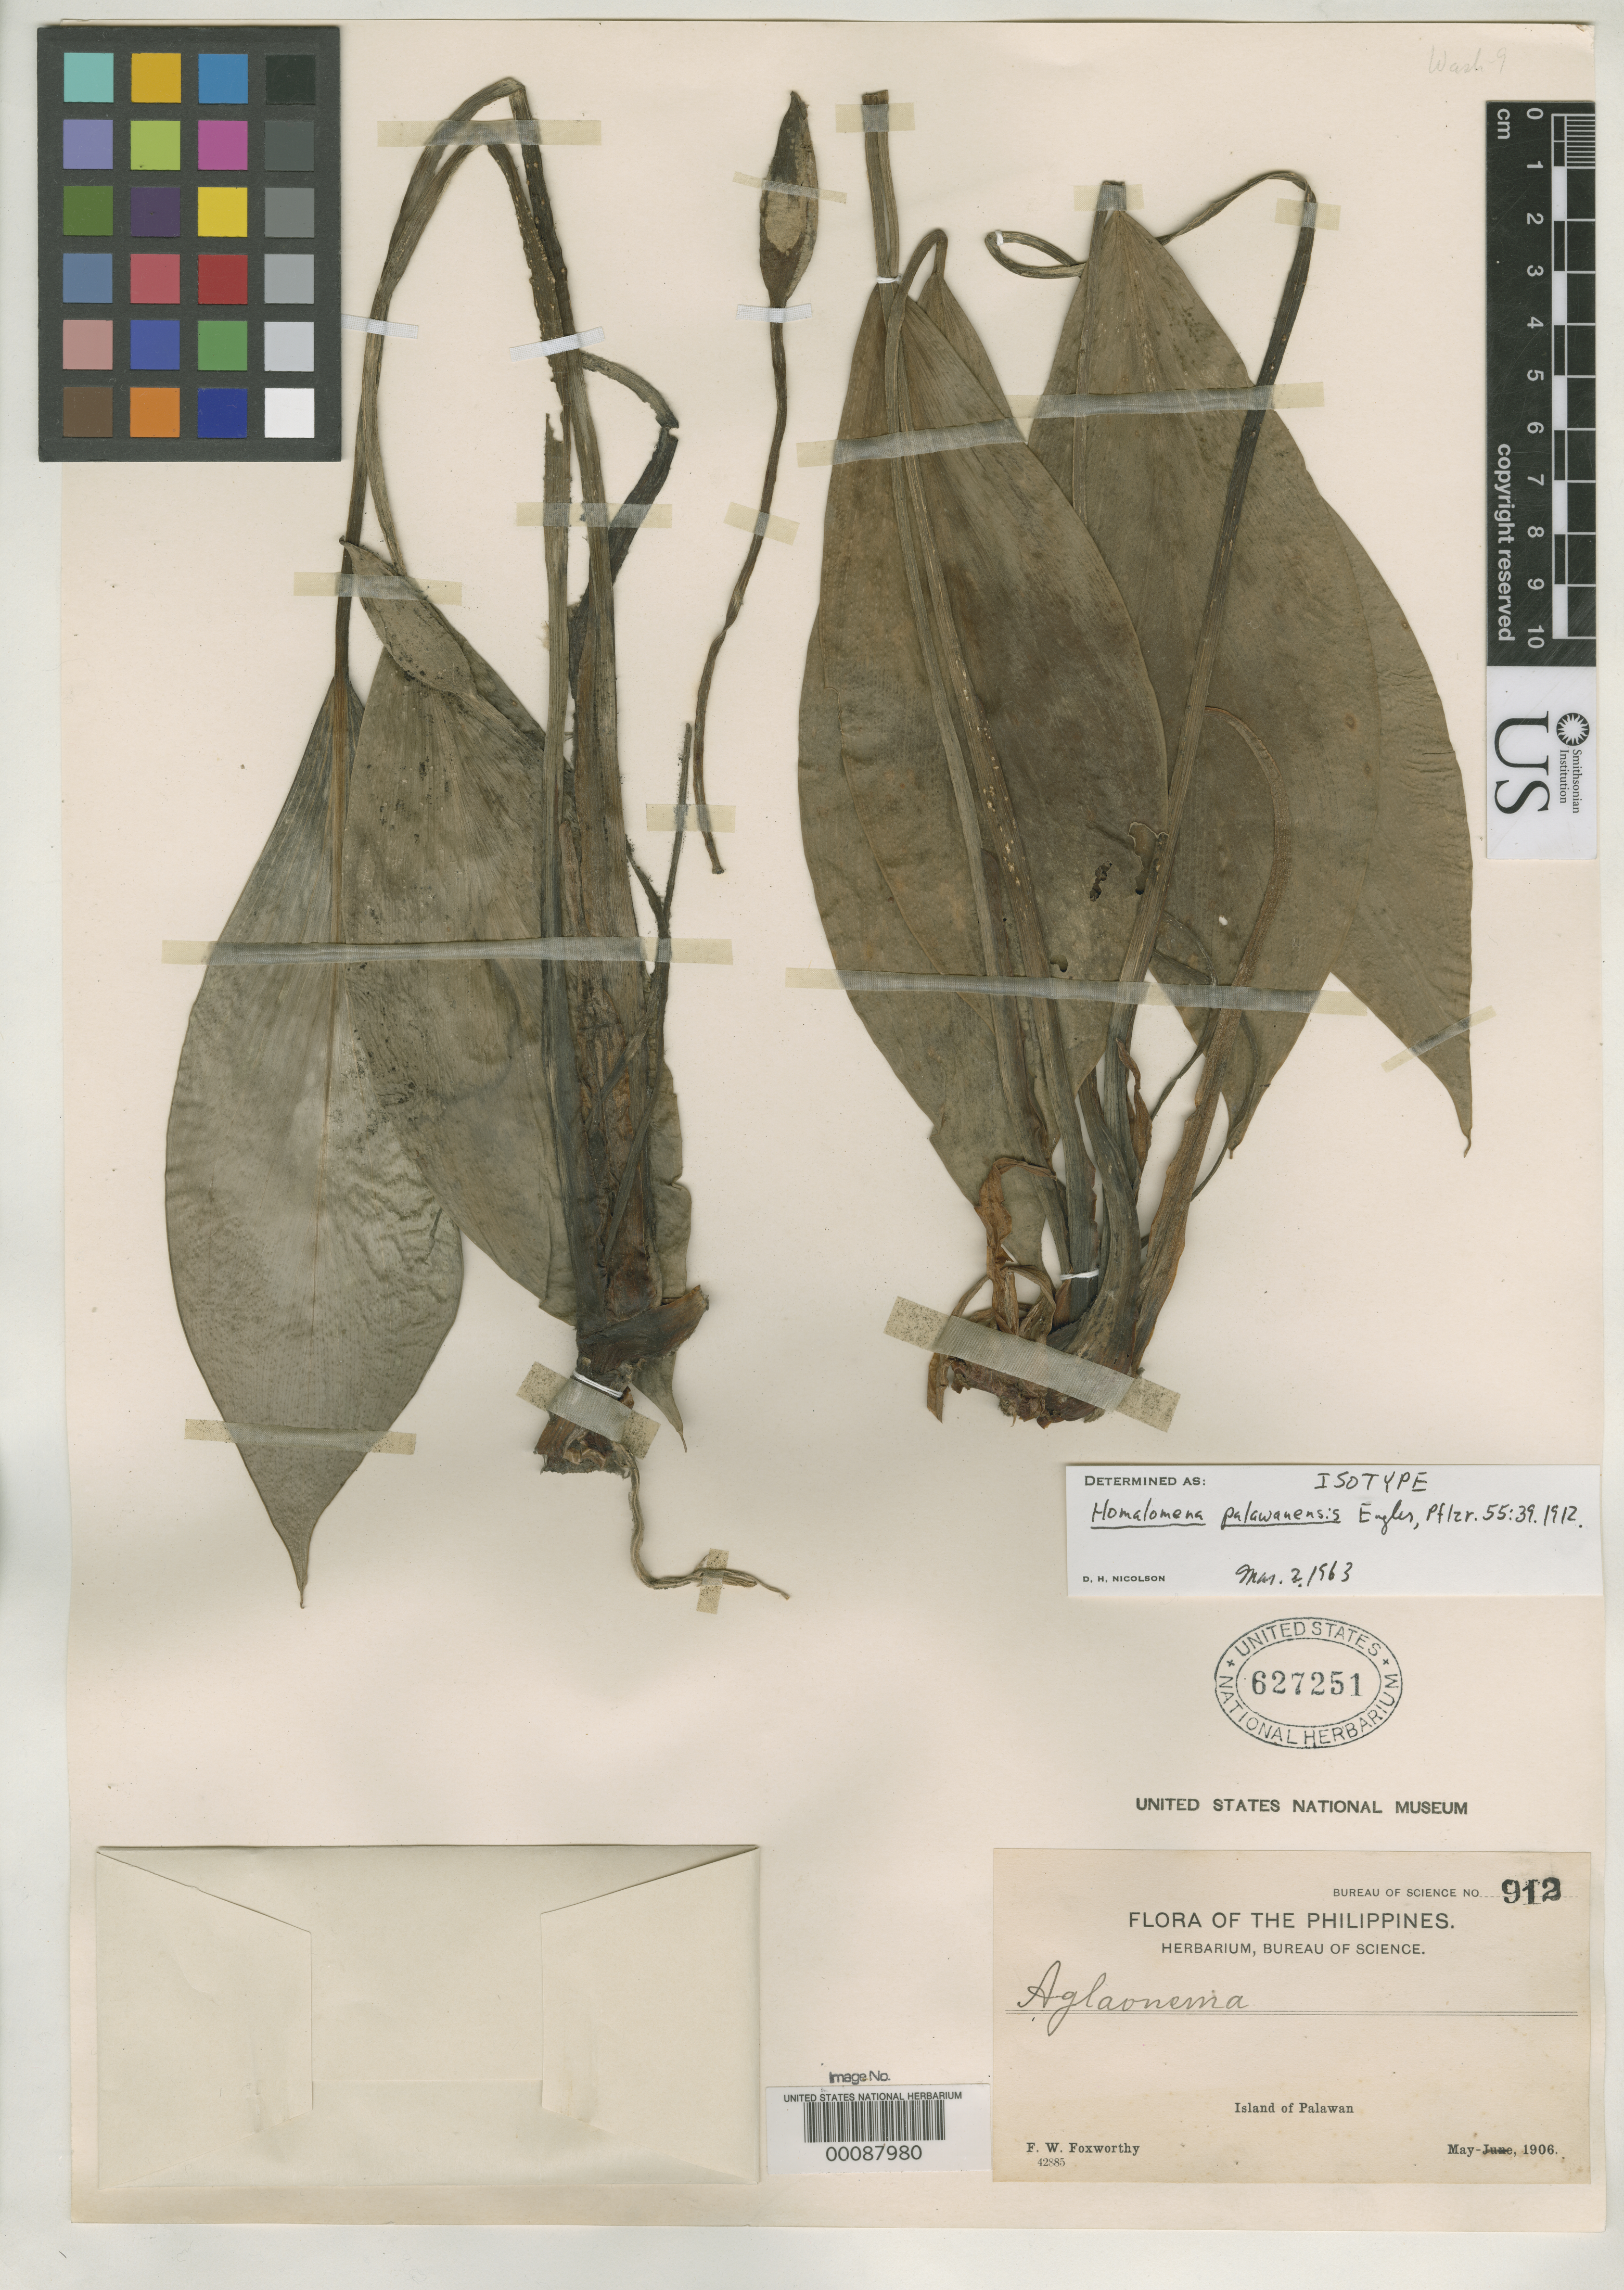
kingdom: Plantae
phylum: Tracheophyta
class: Liliopsida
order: Alismatales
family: Araceae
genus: Homalomena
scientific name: Homalomena palawanensis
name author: Engl.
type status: Isotype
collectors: F. W. Foxworthy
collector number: Bur. Sci. 912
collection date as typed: May 1906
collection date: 1906-05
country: Philippines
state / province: Mimaropa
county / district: Palawan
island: Palawan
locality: Palawan.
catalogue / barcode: US 627251